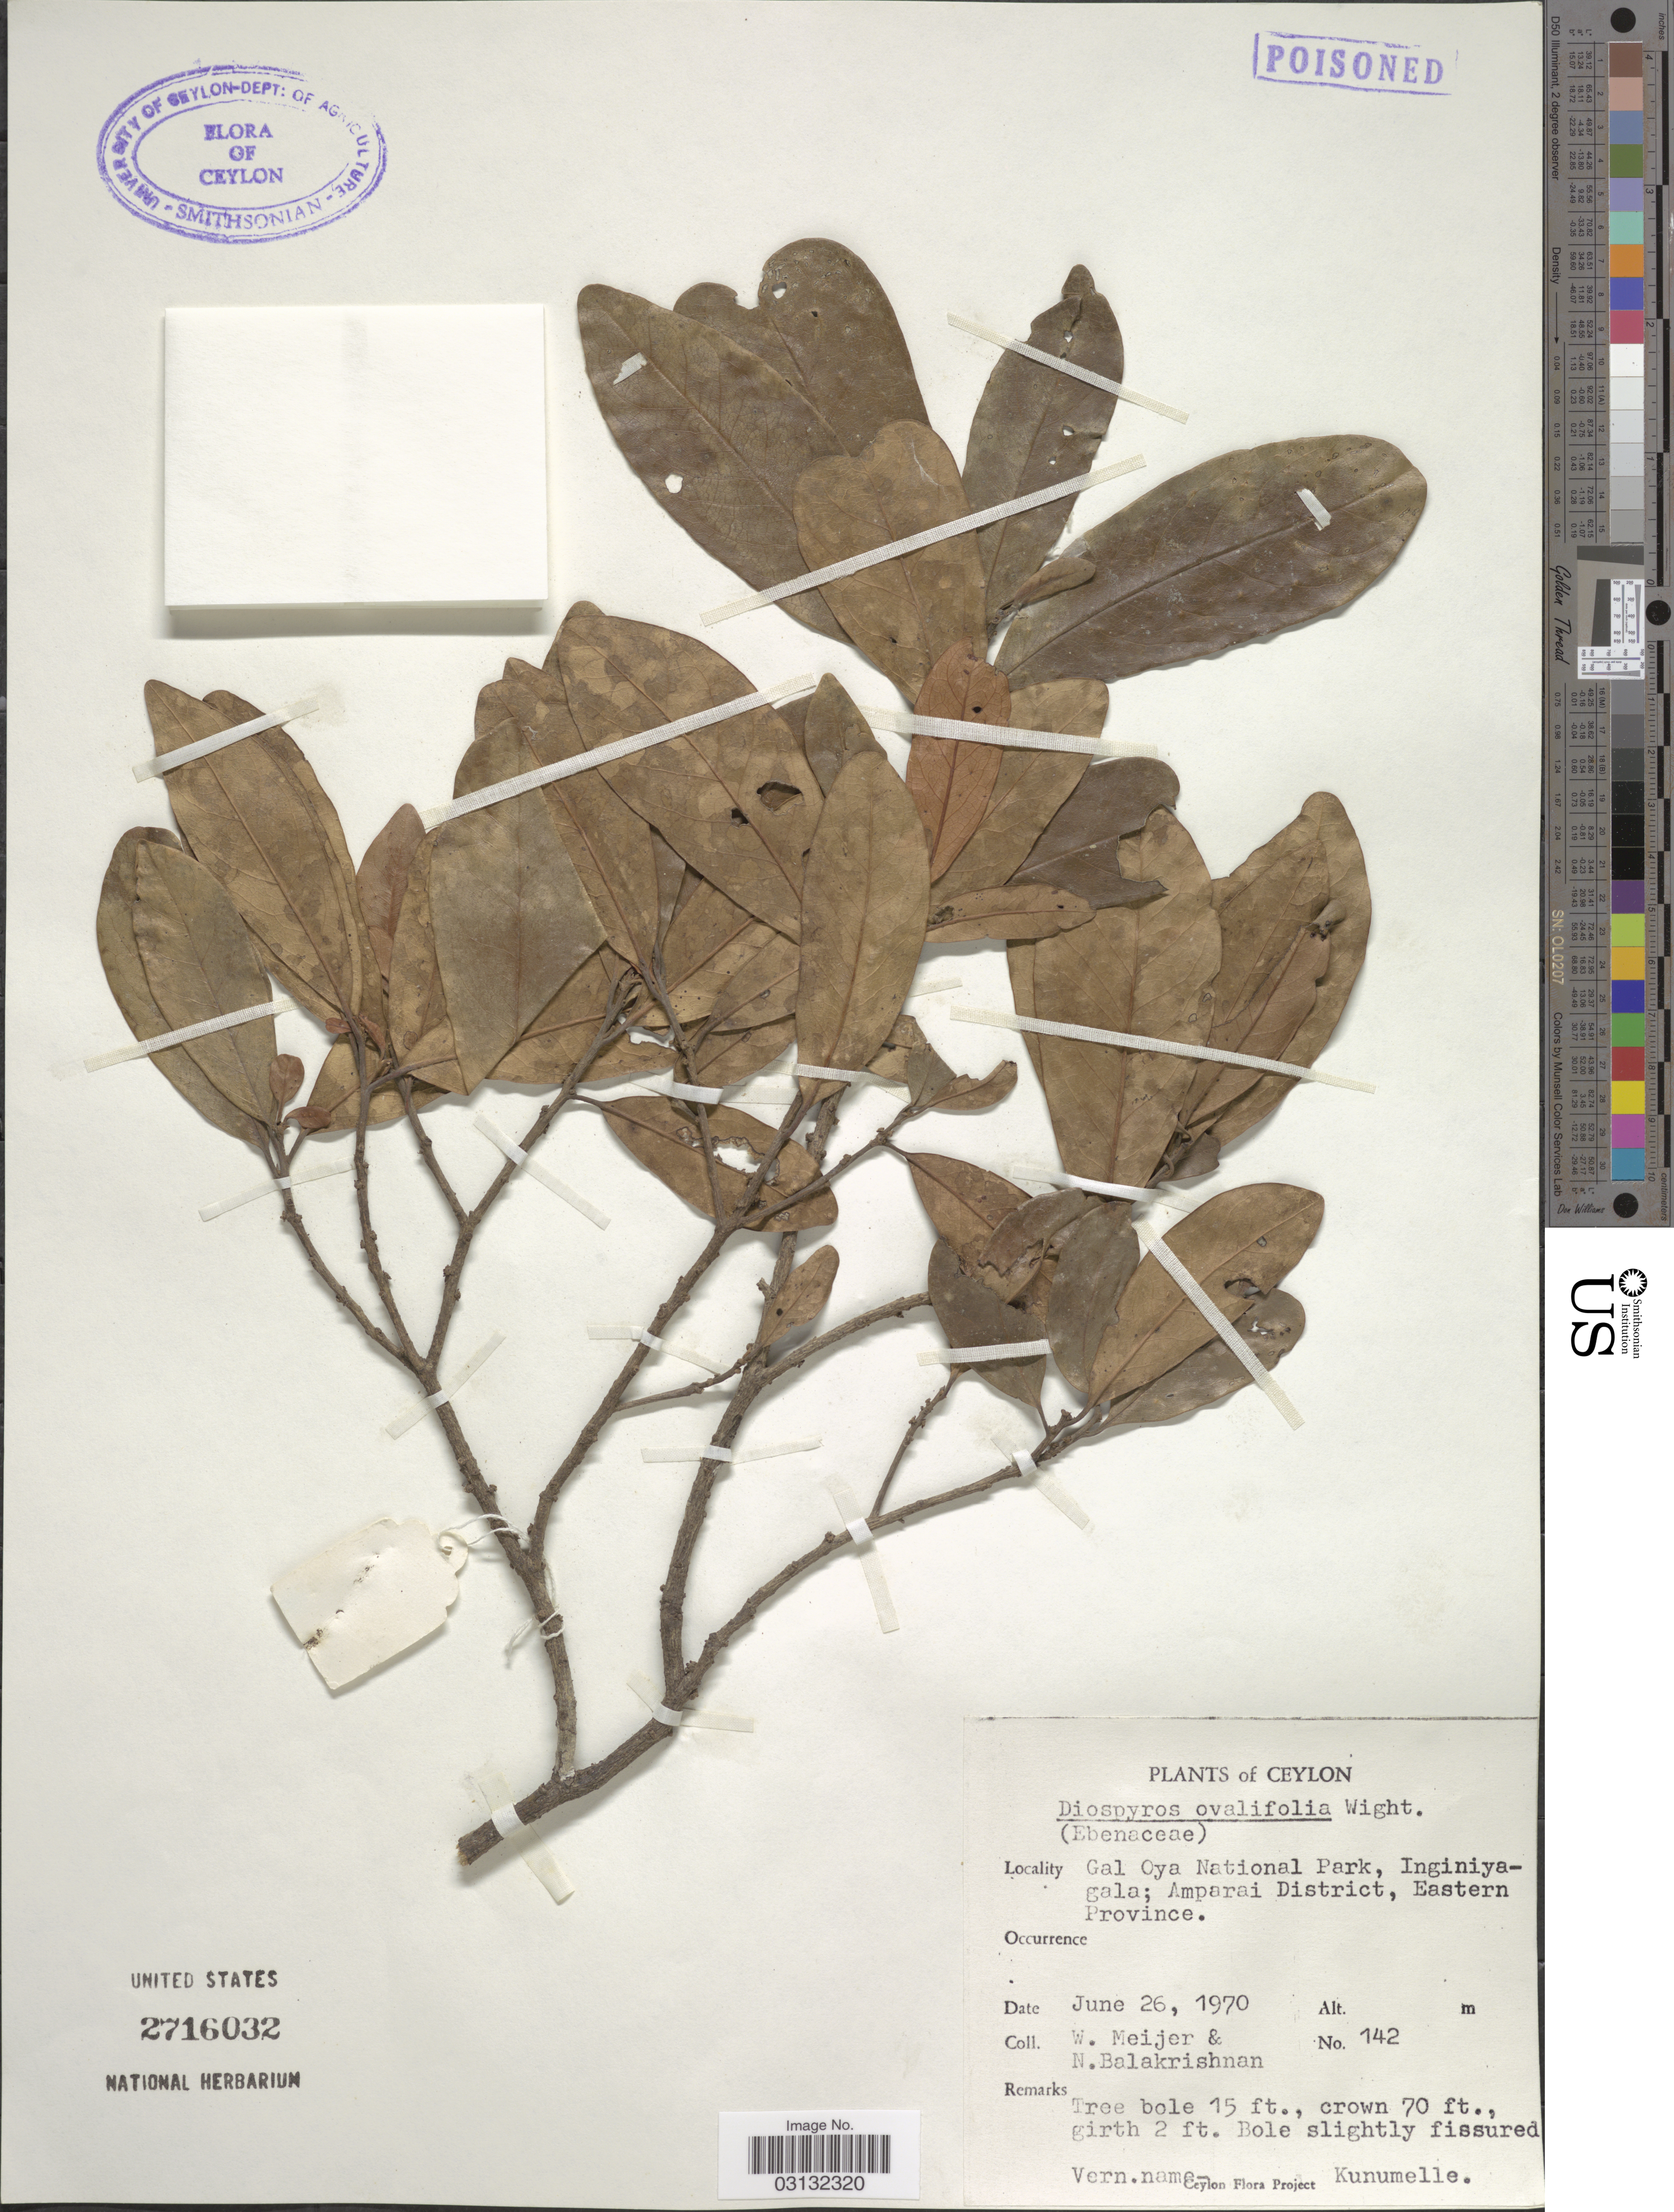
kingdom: Plantae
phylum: Tracheophyta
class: Magnoliopsida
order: Ericales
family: Ebenaceae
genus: Diospyros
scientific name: Diospyros ovalifolia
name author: Wight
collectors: W. Meijer & N. Balakrishnan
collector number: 142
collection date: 1970-06-26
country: Sri Lanka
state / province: Eastern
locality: Ceylon. Gal Oya National Park, Inginiyala; Amparai District.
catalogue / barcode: US 2716032